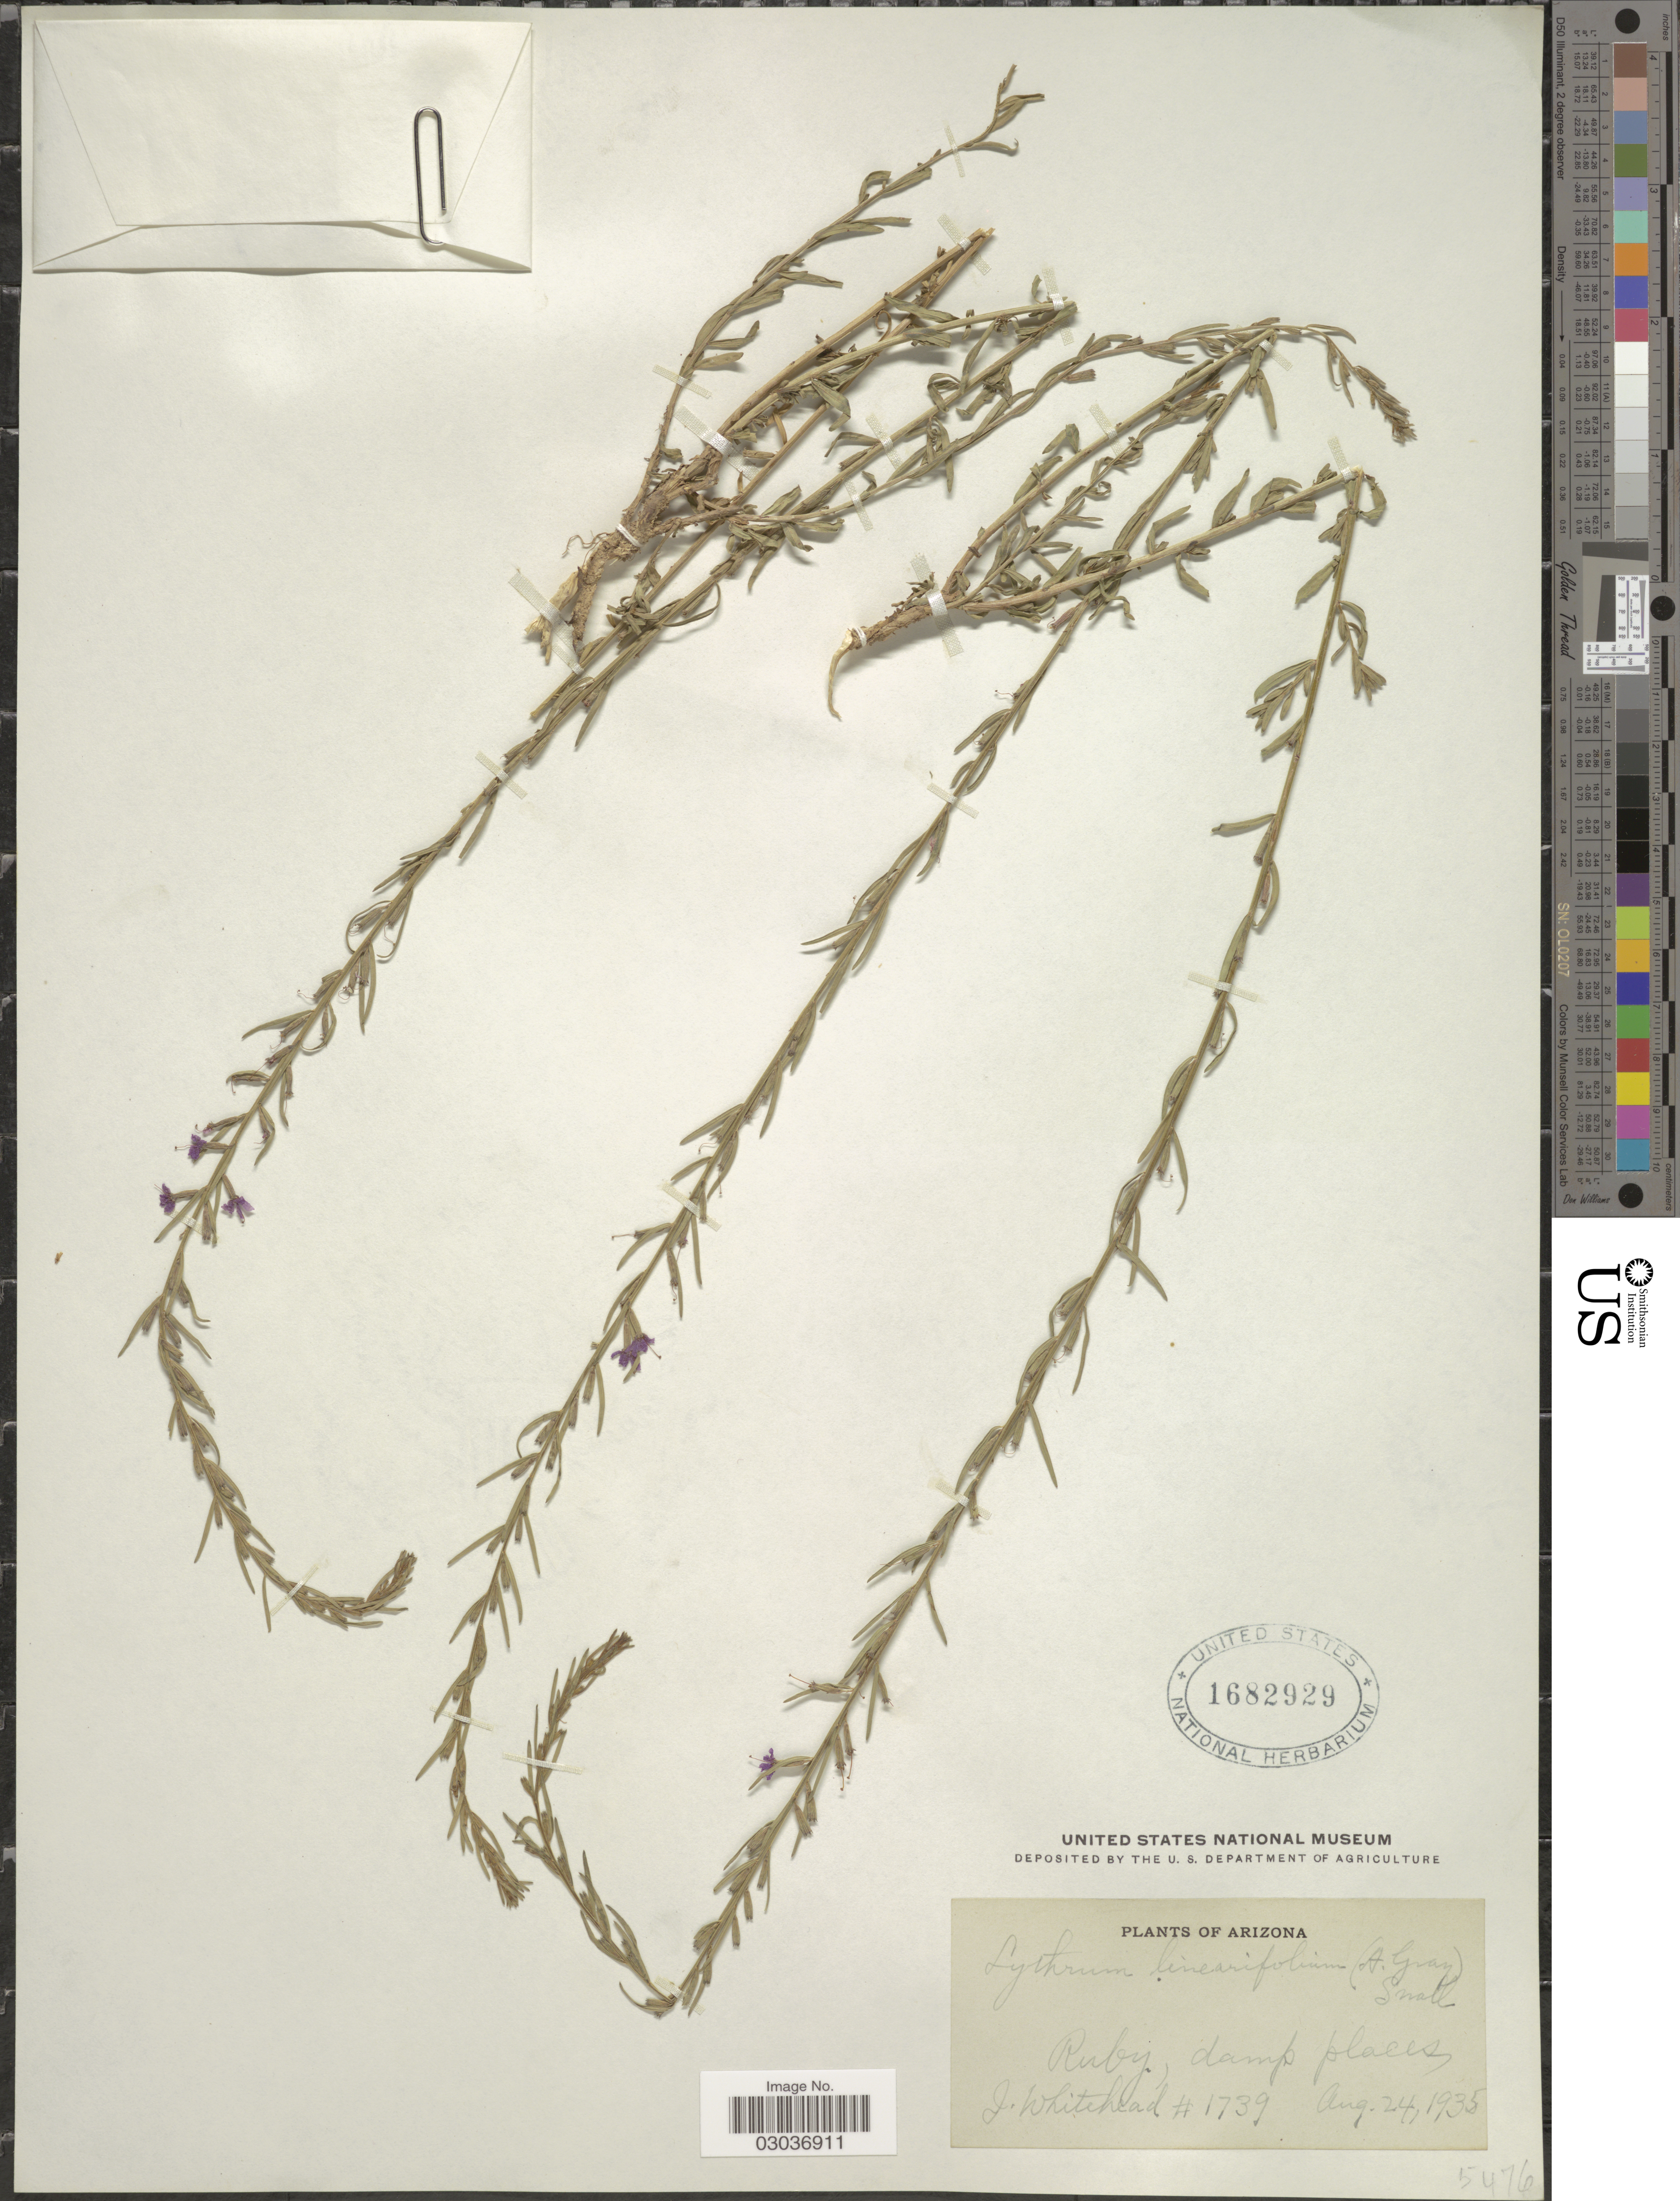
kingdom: Plantae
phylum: Tracheophyta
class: Magnoliopsida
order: Myrtales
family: Lythraceae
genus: Lythrum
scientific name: Lythrum californicum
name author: Torr. & A. Gray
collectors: J. Whitehead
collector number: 1739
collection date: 1935-08-24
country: United States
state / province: Arizona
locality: Ruby, damp places.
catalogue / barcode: US 1682929